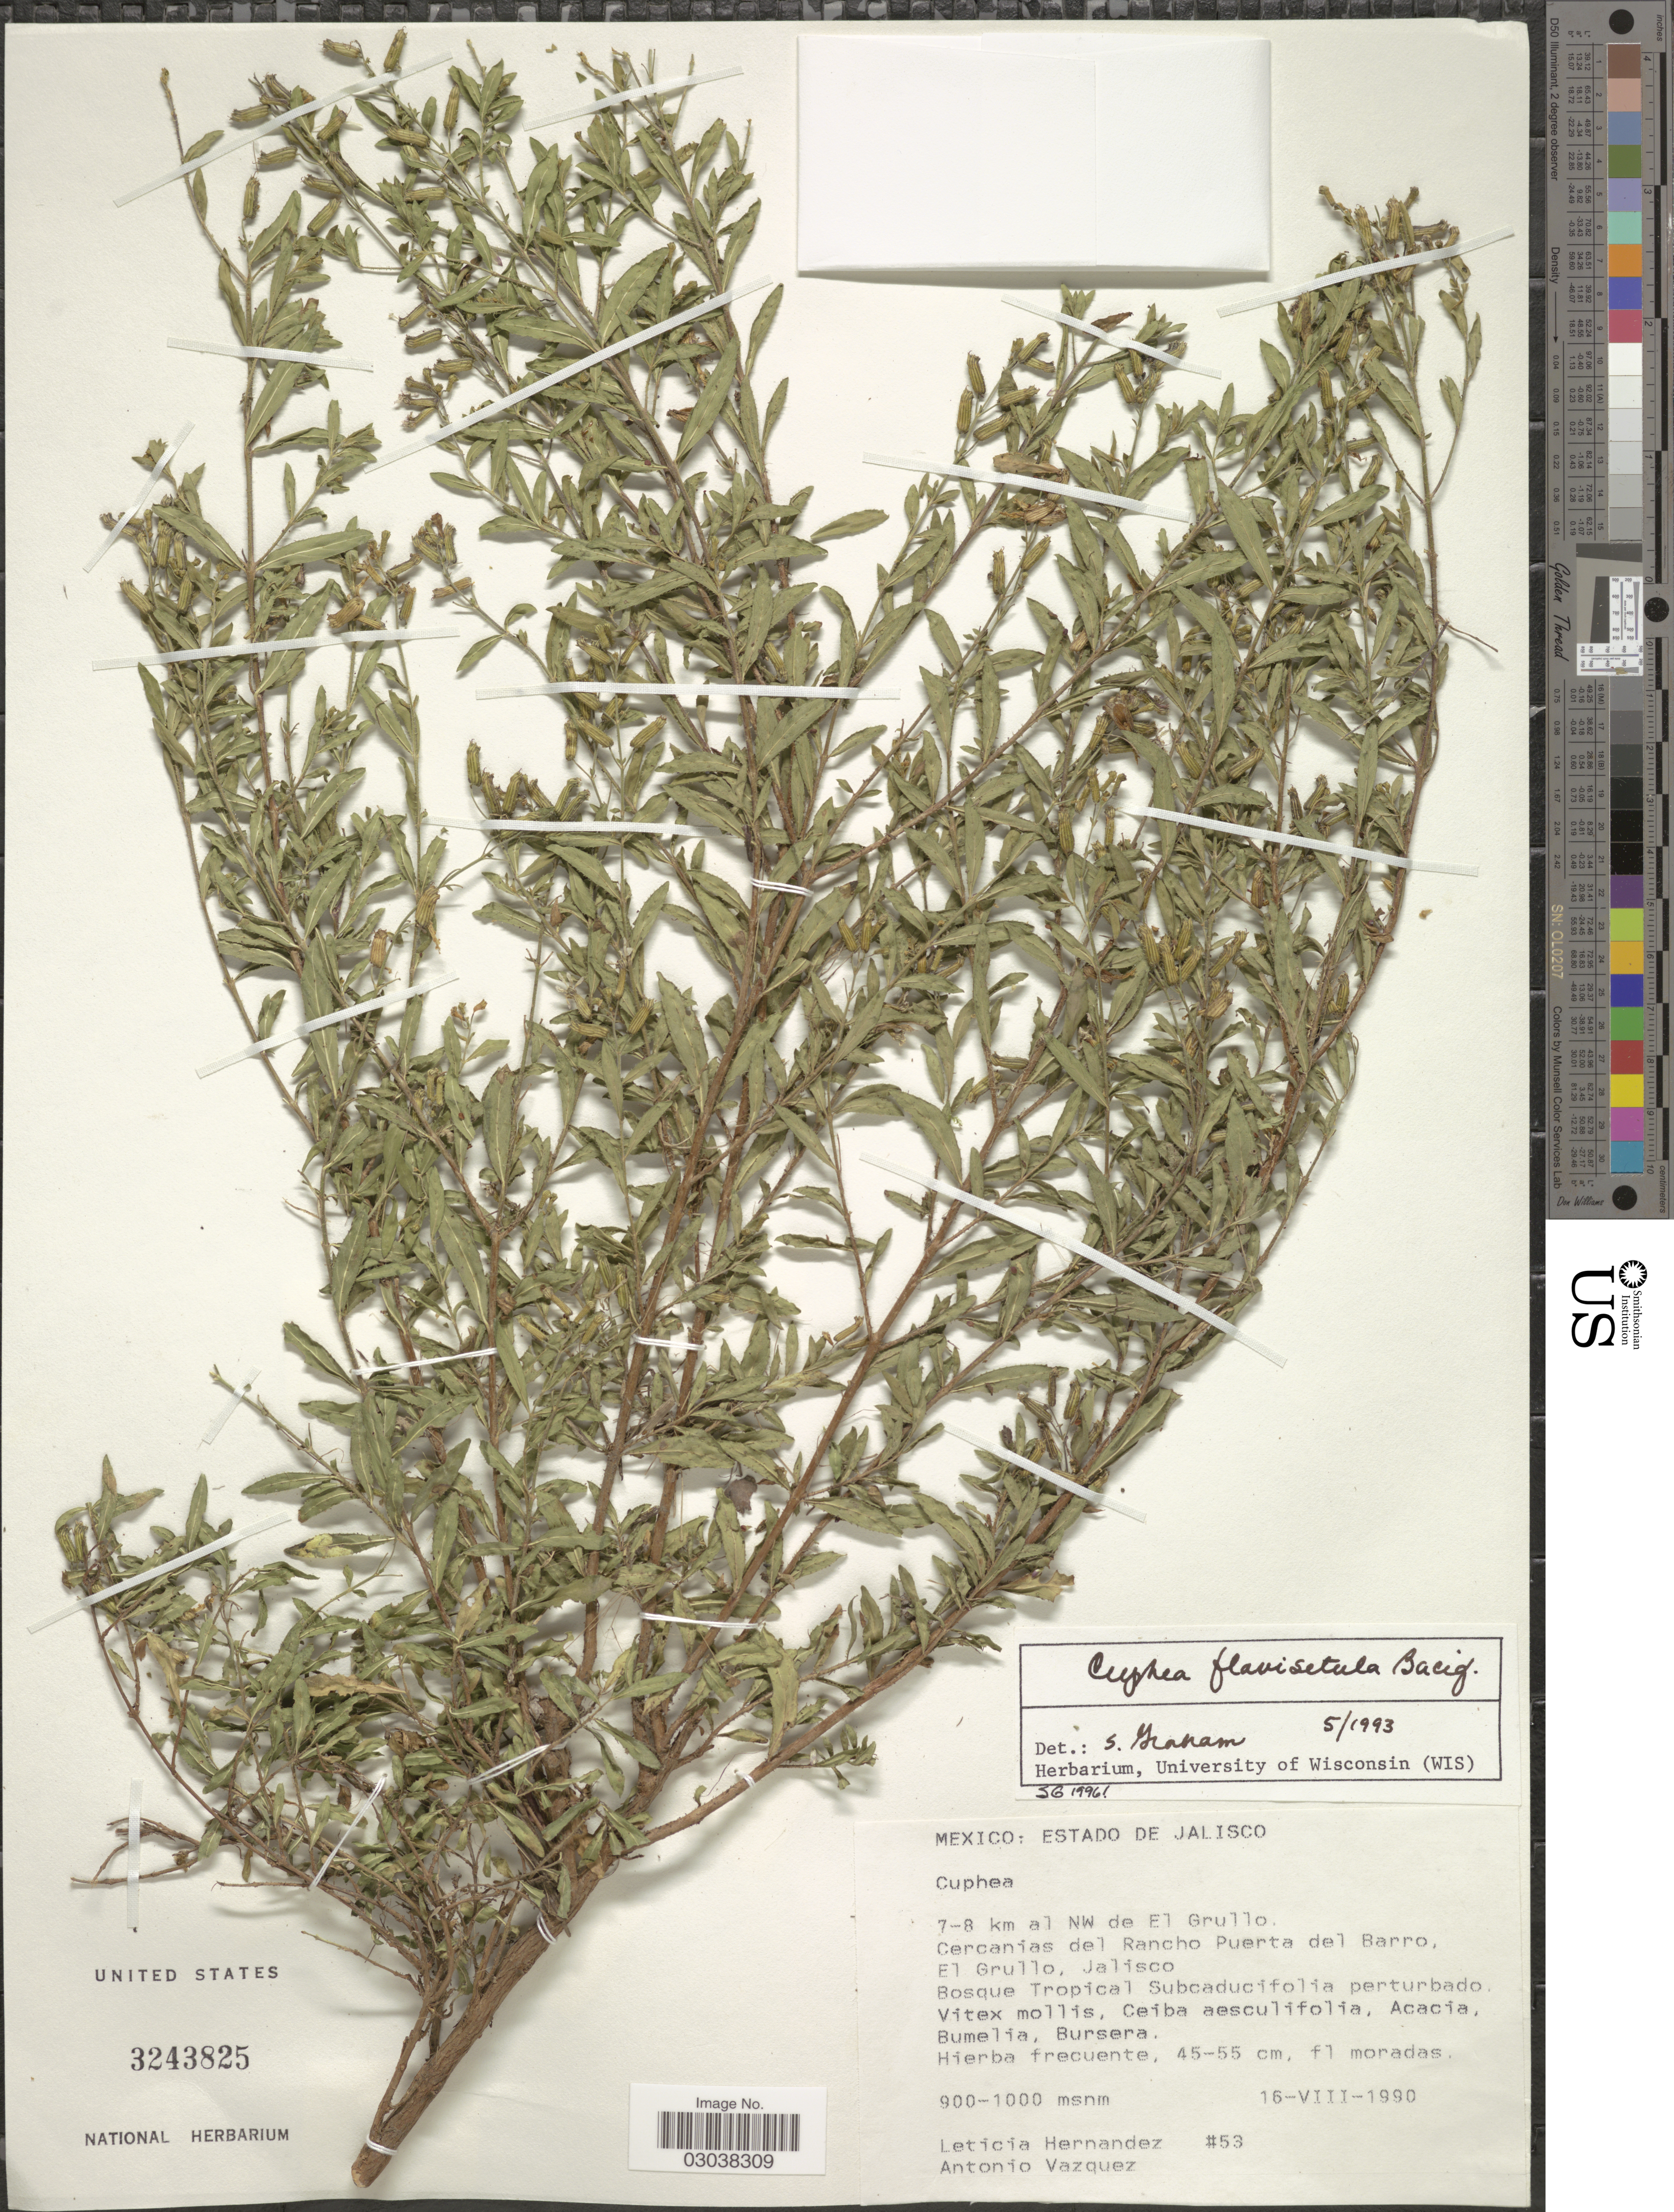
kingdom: Plantae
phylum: Tracheophyta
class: Magnoliopsida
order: Myrtales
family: Lythraceae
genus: Cuphea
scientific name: Cuphea flavisetula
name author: Bacigalupi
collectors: L. Hernández & A. Vazquez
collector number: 53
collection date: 1990-08-16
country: Mexico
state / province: Jalisco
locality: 7-8 km al NW de El Grullo. Cercanias del Rancho Puerta del Barro, El Grullo.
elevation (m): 900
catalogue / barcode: US 3243825